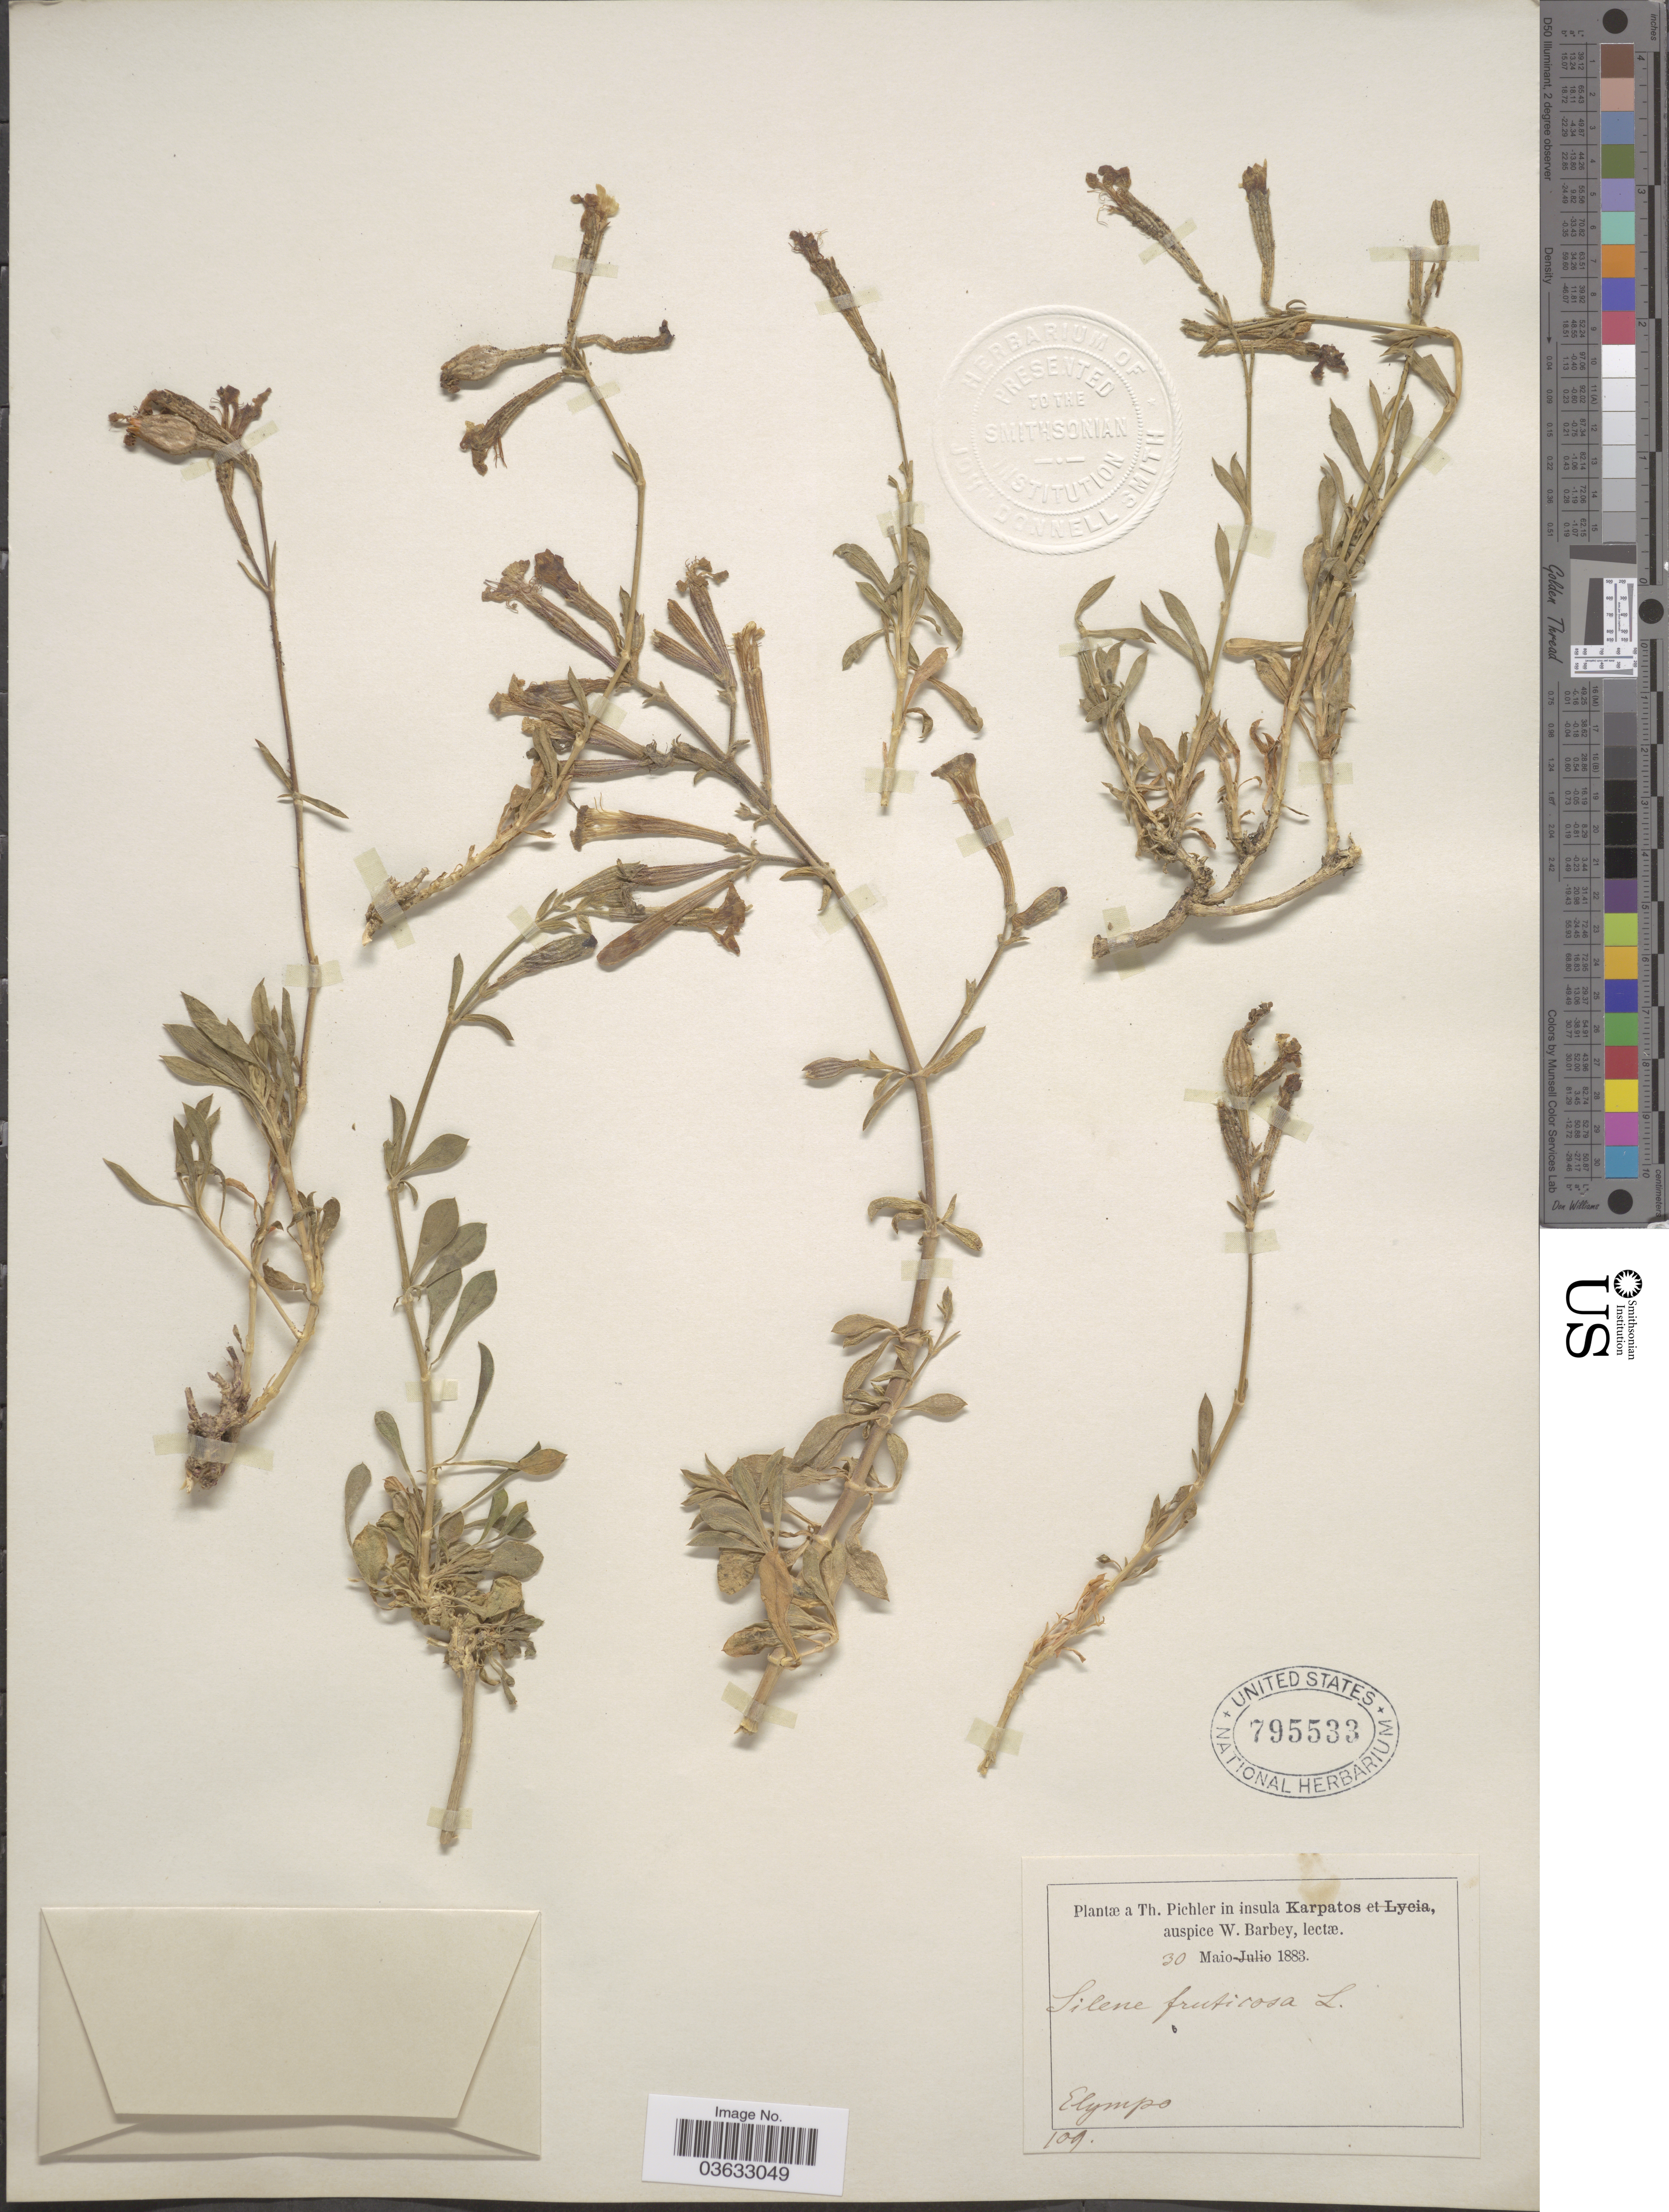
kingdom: Plantae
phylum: Tracheophyta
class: Magnoliopsida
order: Caryophyllales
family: Caryophyllaceae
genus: Silene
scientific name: Silene fruticosa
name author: L.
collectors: T. Pichler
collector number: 109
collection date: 1883-05-30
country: Greece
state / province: South Aegean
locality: In insula Karpatos. Elympo.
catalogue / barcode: US 795533